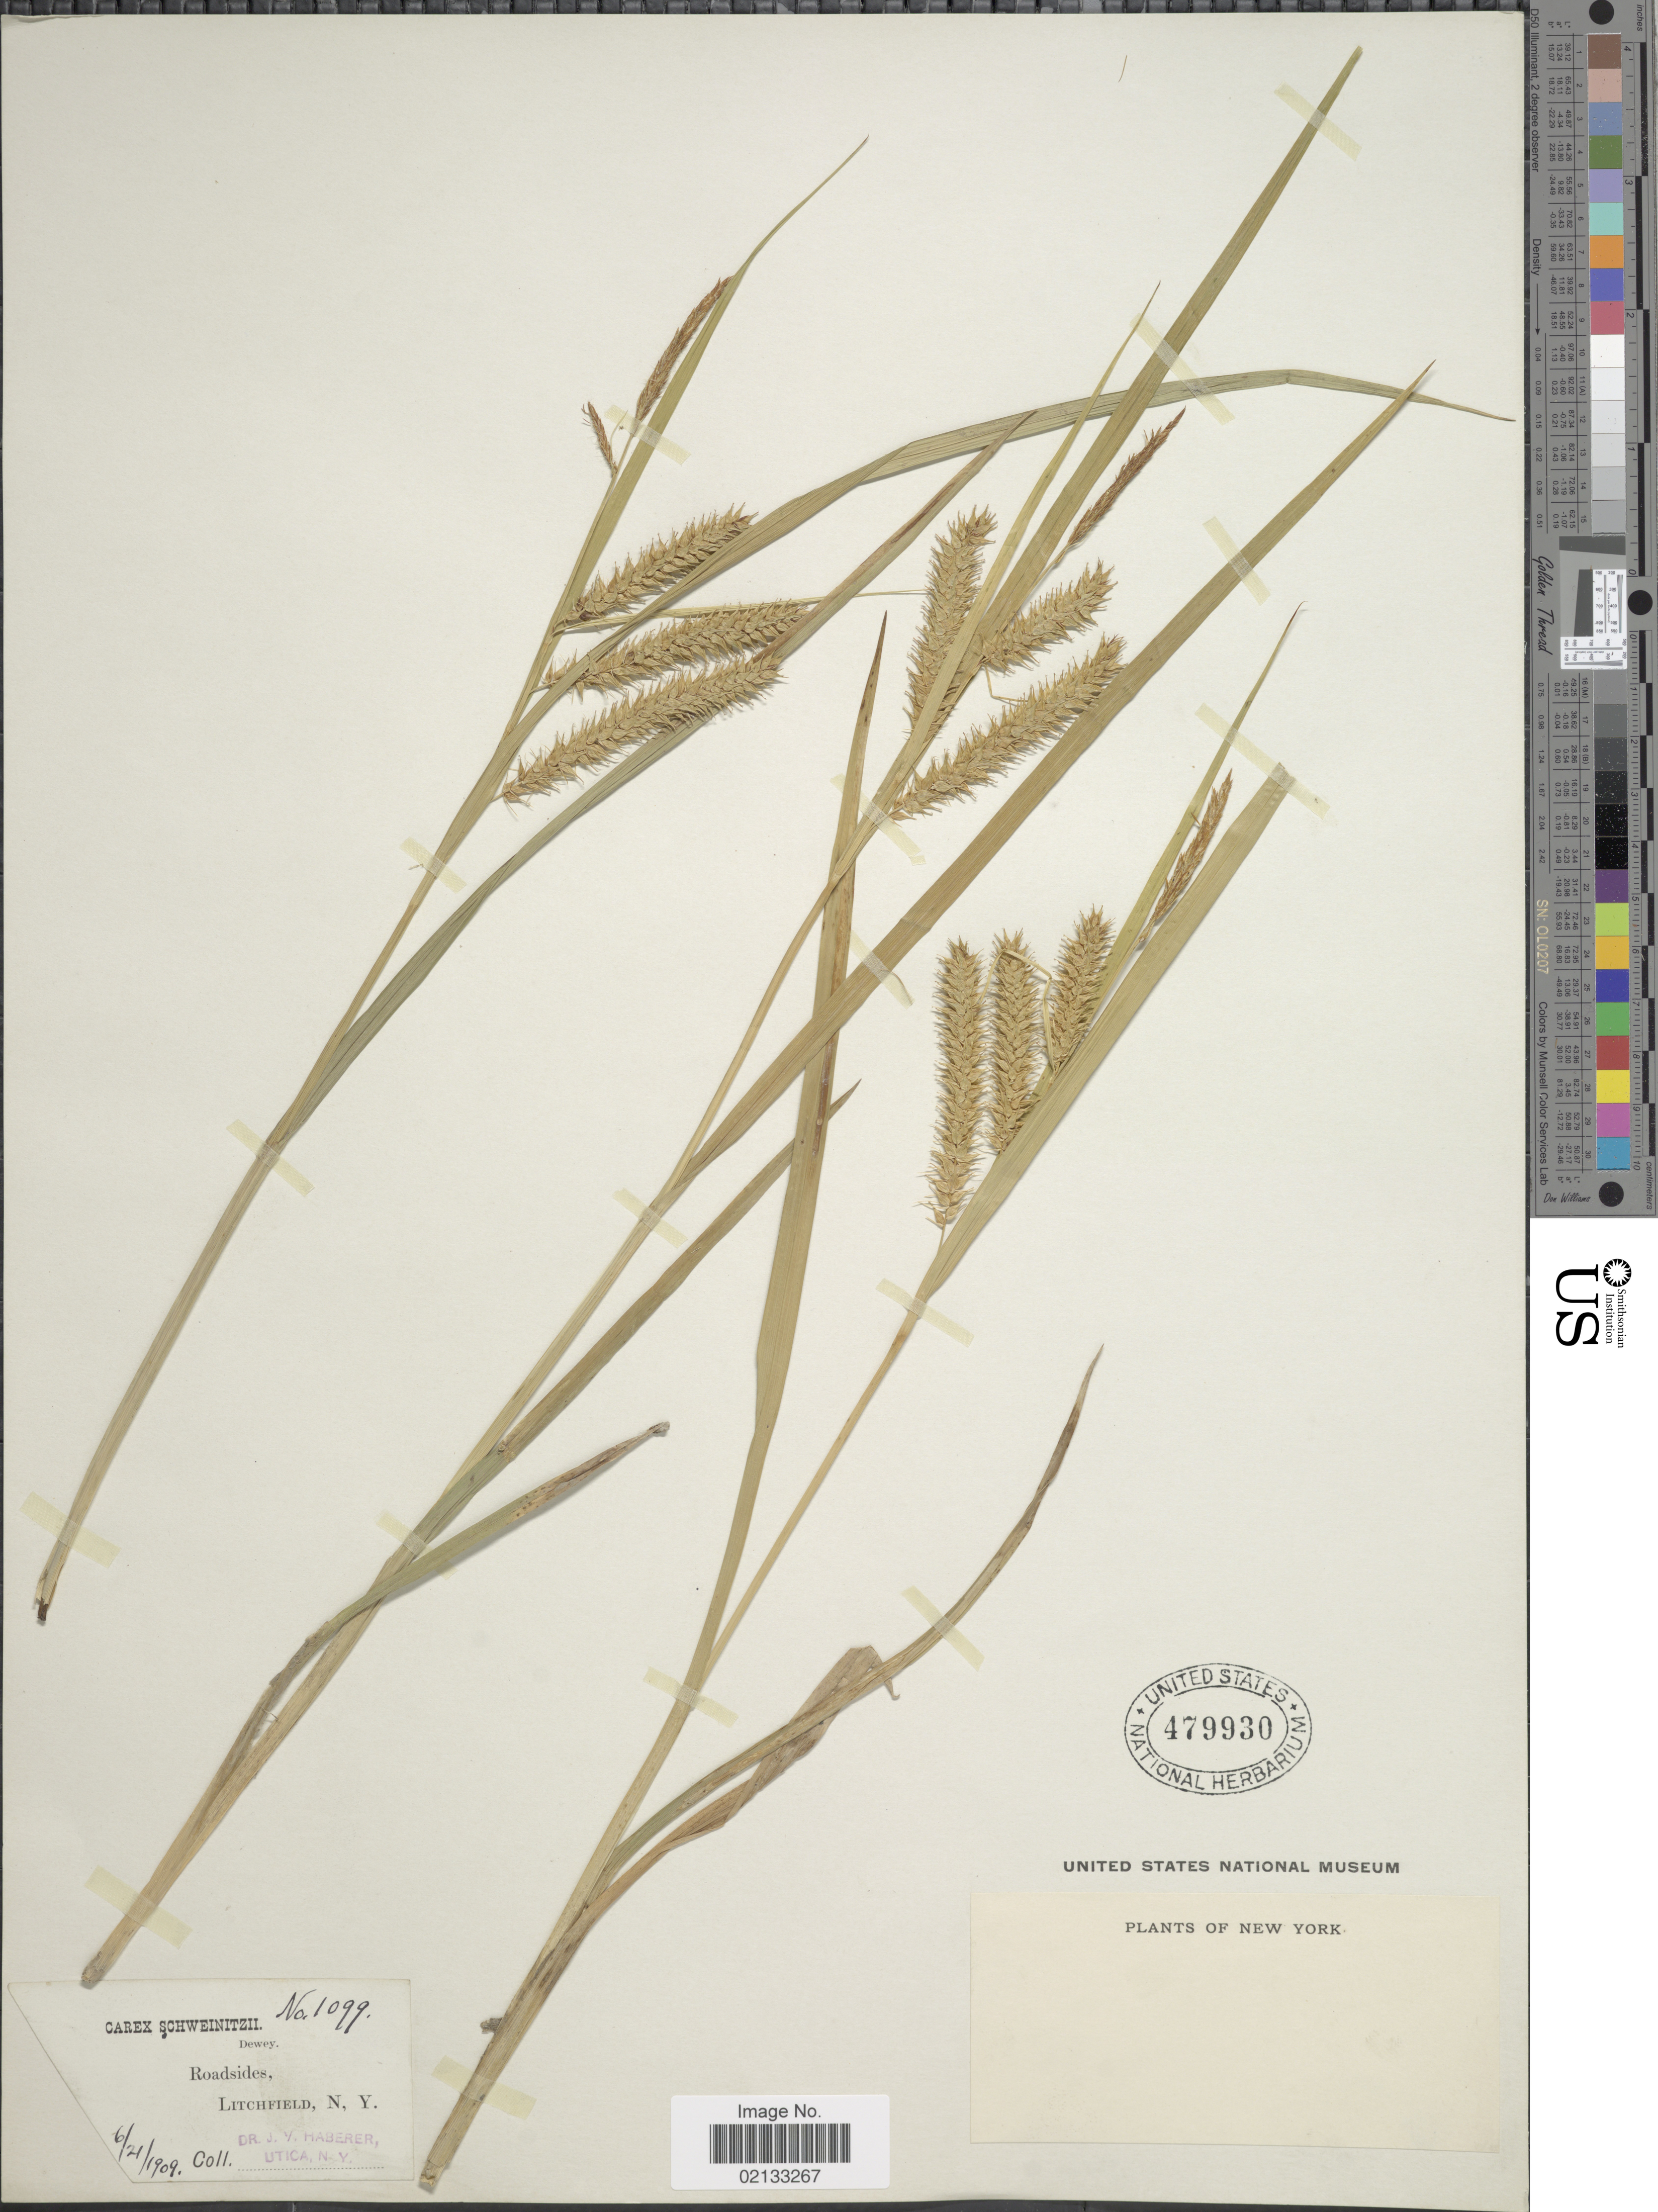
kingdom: Plantae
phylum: Tracheophyta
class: Liliopsida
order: Poales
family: Cyperaceae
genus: Carex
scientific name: Carex schweinitzii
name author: Dewey ex Schwein.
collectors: J. V. Haberer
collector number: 1099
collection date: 1909-06-21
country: United States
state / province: New York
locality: Roadsides, Litchfield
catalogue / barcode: US 479930